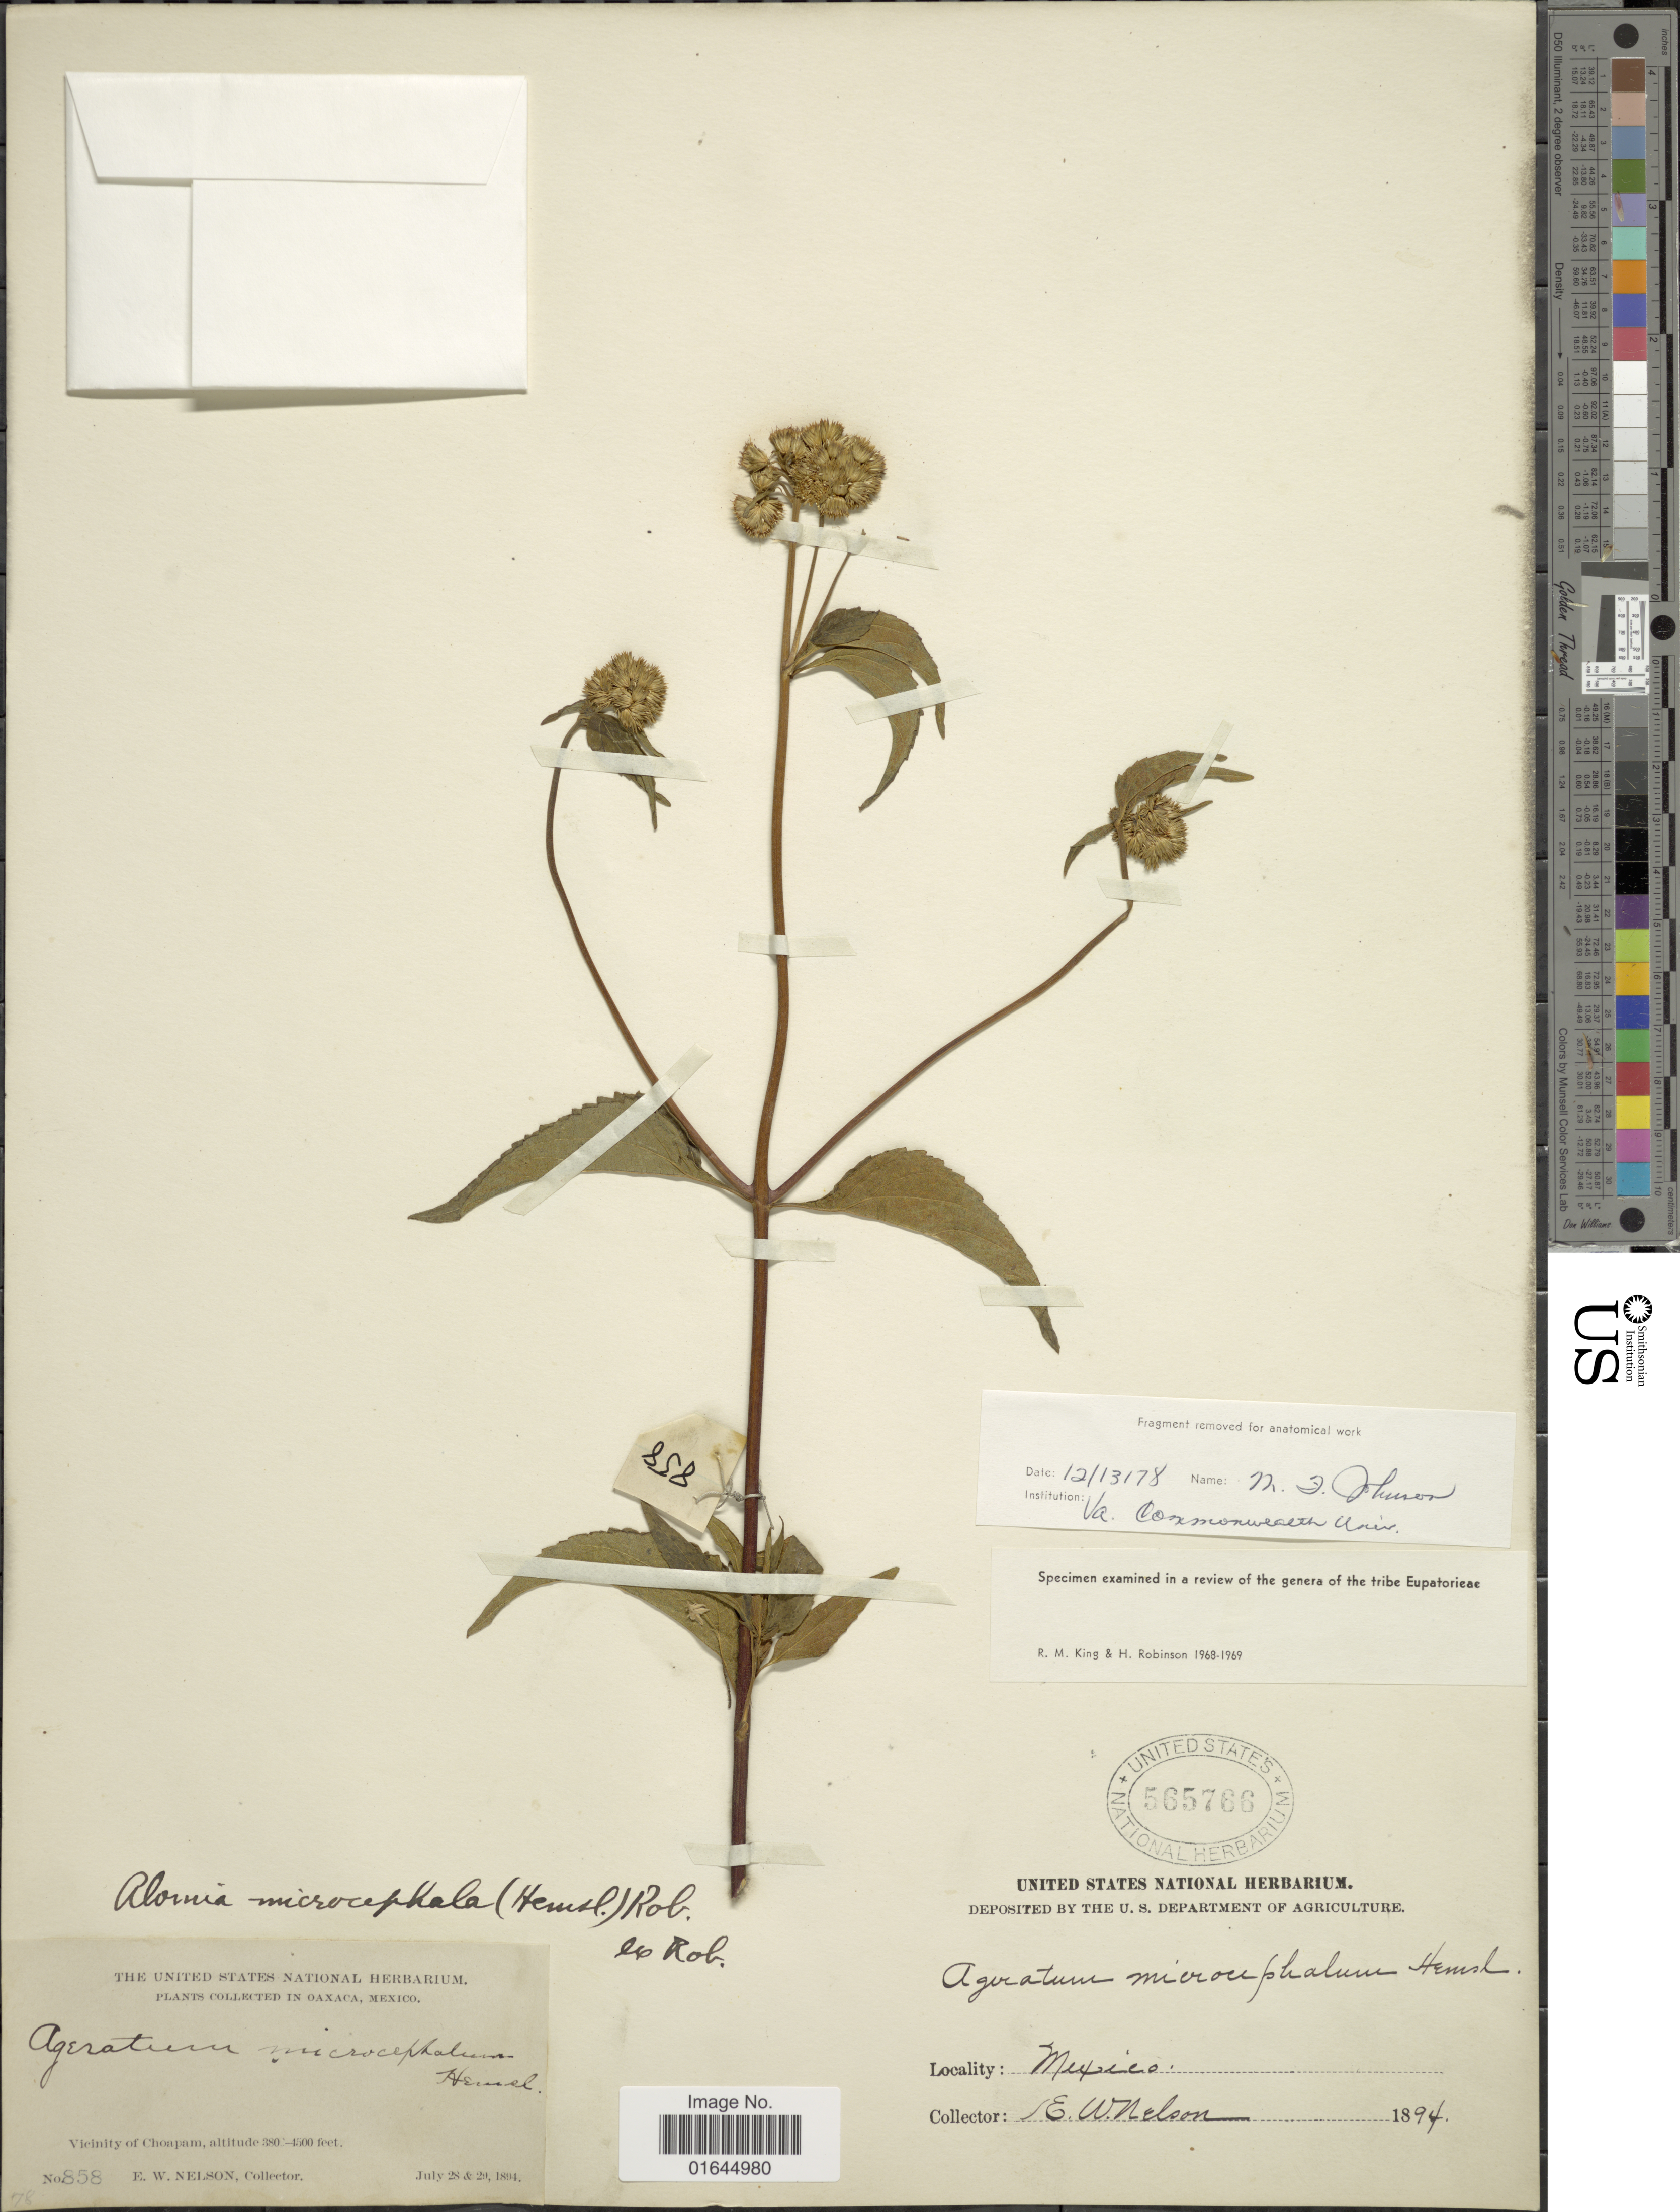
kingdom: Plantae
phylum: Tracheophyta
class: Magnoliopsida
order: Asterales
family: Asteraceae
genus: Ageratum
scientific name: Ageratum microcephalum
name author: Hemsl.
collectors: E. W. Nelson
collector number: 858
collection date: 1894-07-28/1894-07-29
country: Mexico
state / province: Oaxaca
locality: Vicinity of Choapam.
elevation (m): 1158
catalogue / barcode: US 565766